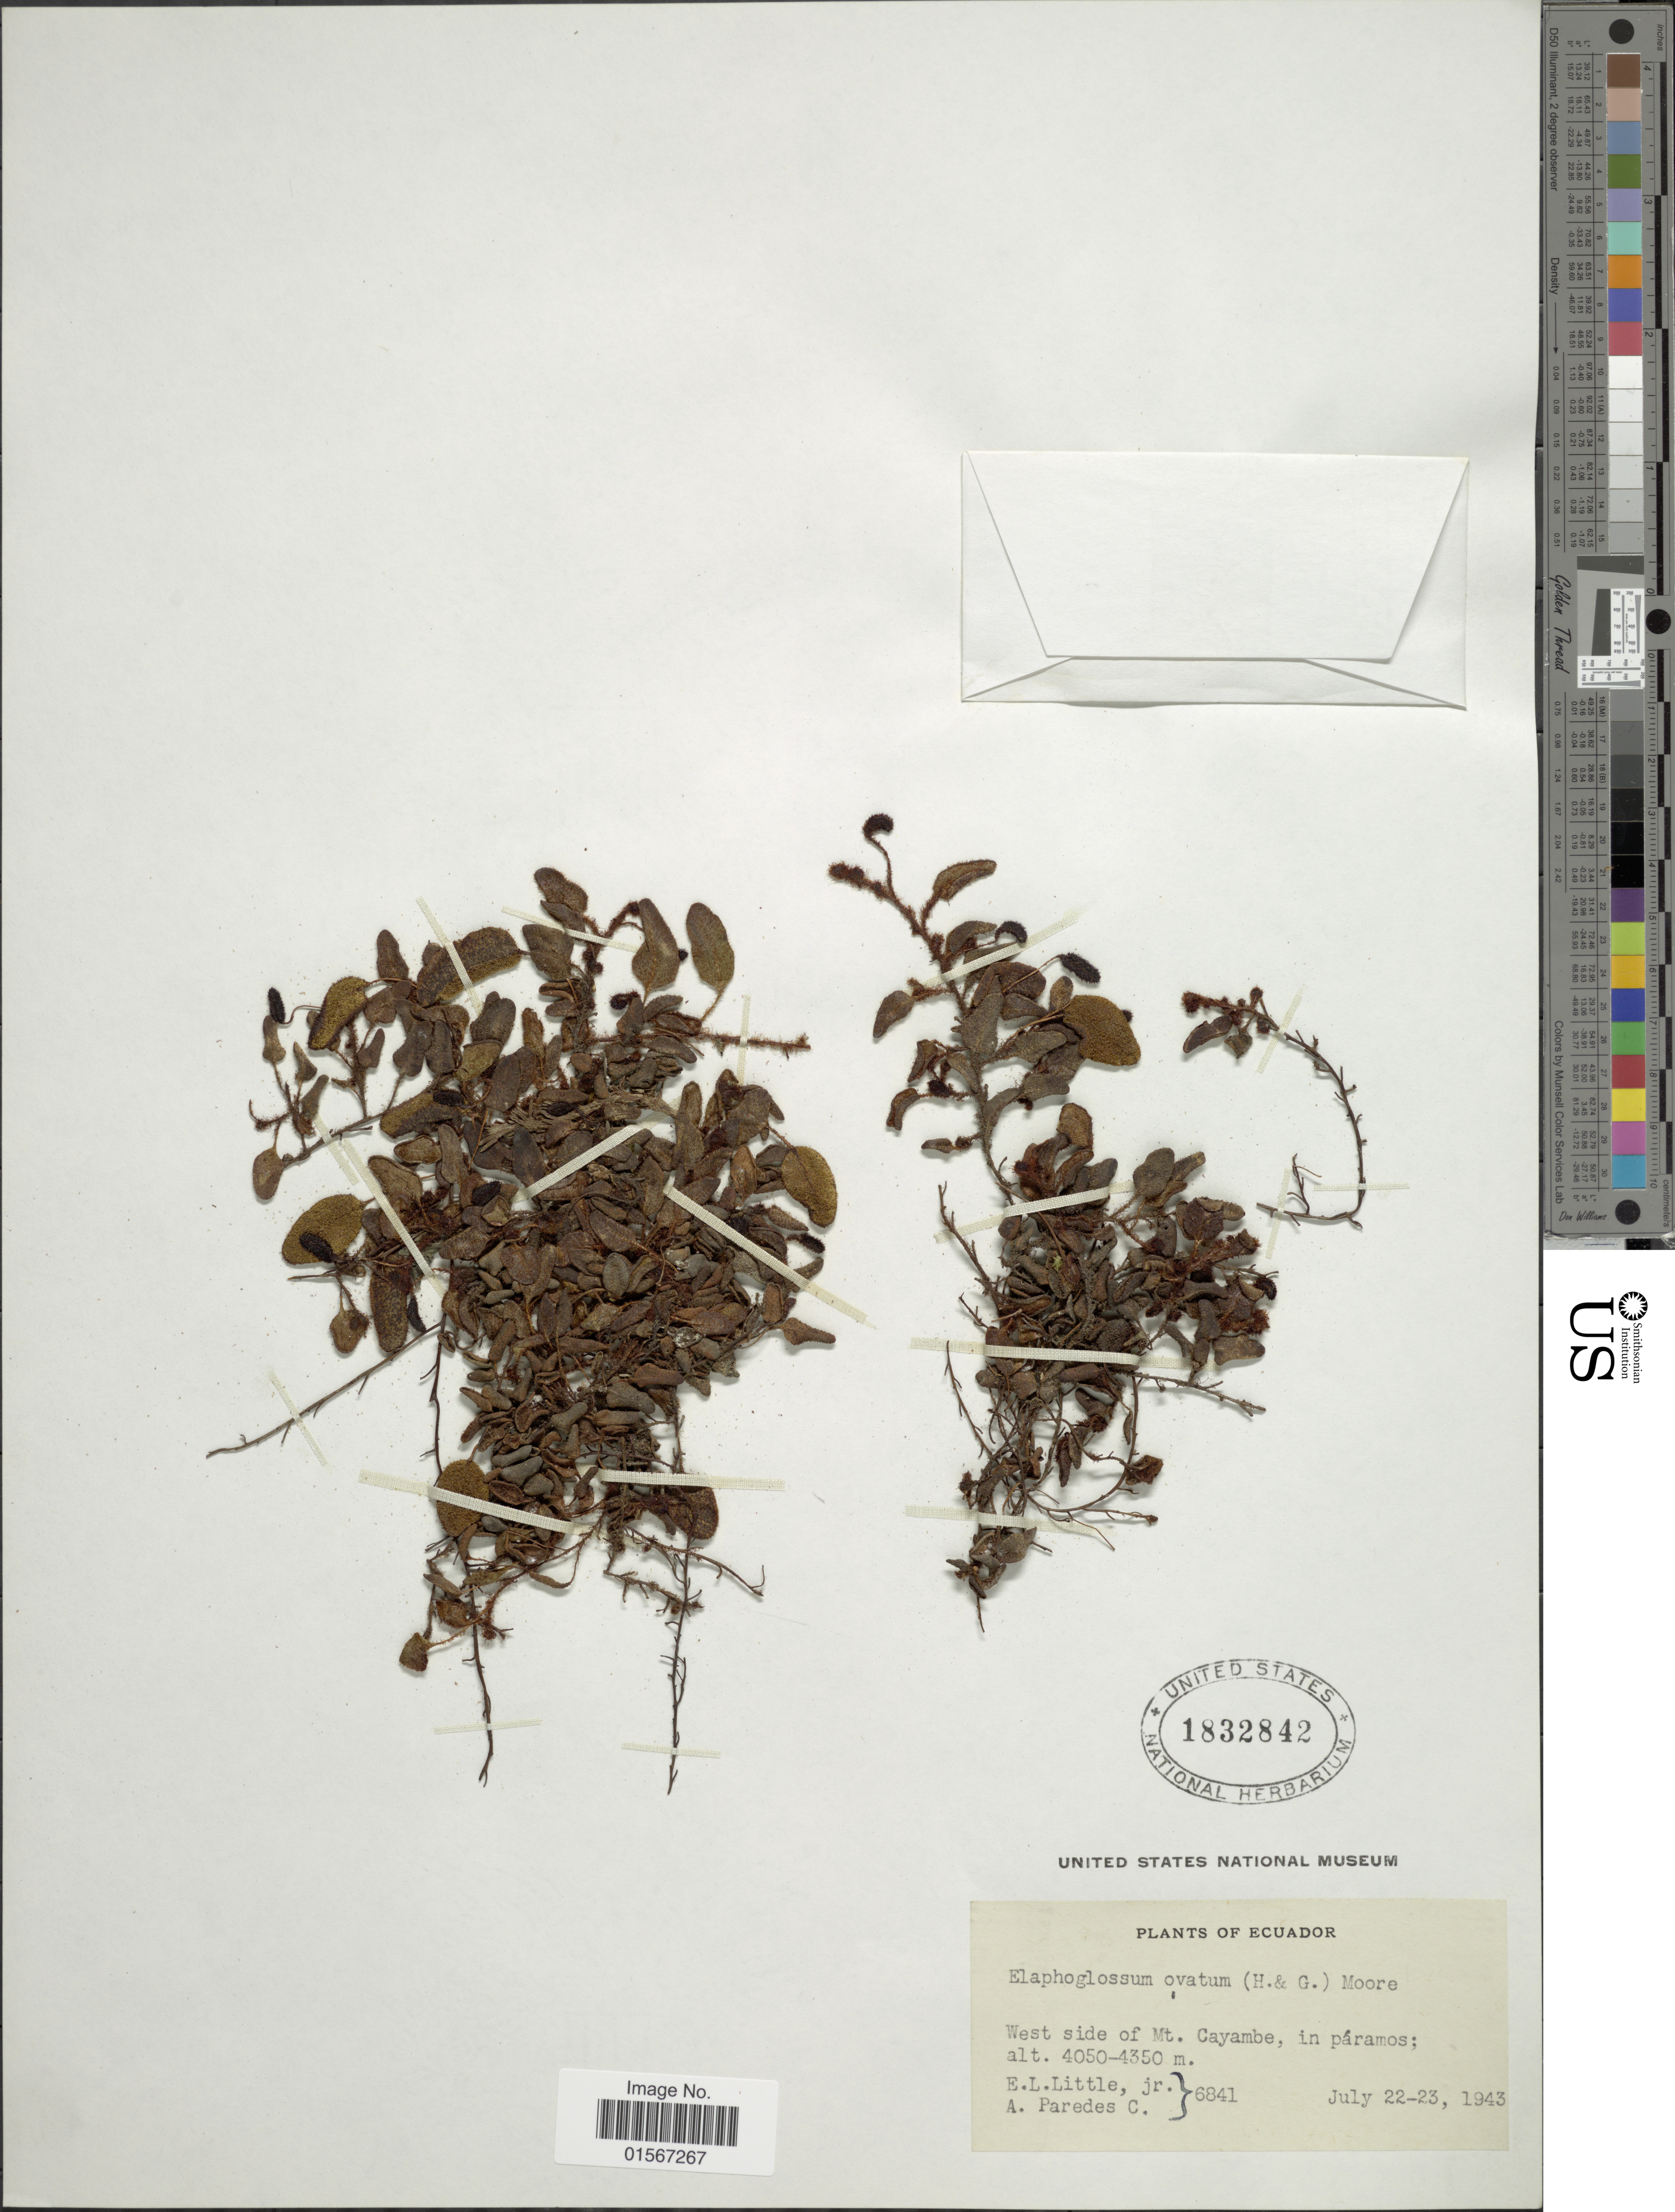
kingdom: Plantae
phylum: Tracheophyta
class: Polypodiopsida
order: Polypodiales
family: Dryopteridaceae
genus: Elaphoglossum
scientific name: Elaphoglossum ovatum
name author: (Hook. & Grev.) T. Moore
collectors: E. L. Little & A. Paredes C.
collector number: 6841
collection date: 1943-07-22/1943-07-23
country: Ecuador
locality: Ecuador, West side of Mt. Cayambe.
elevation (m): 4050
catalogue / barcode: US 1832842